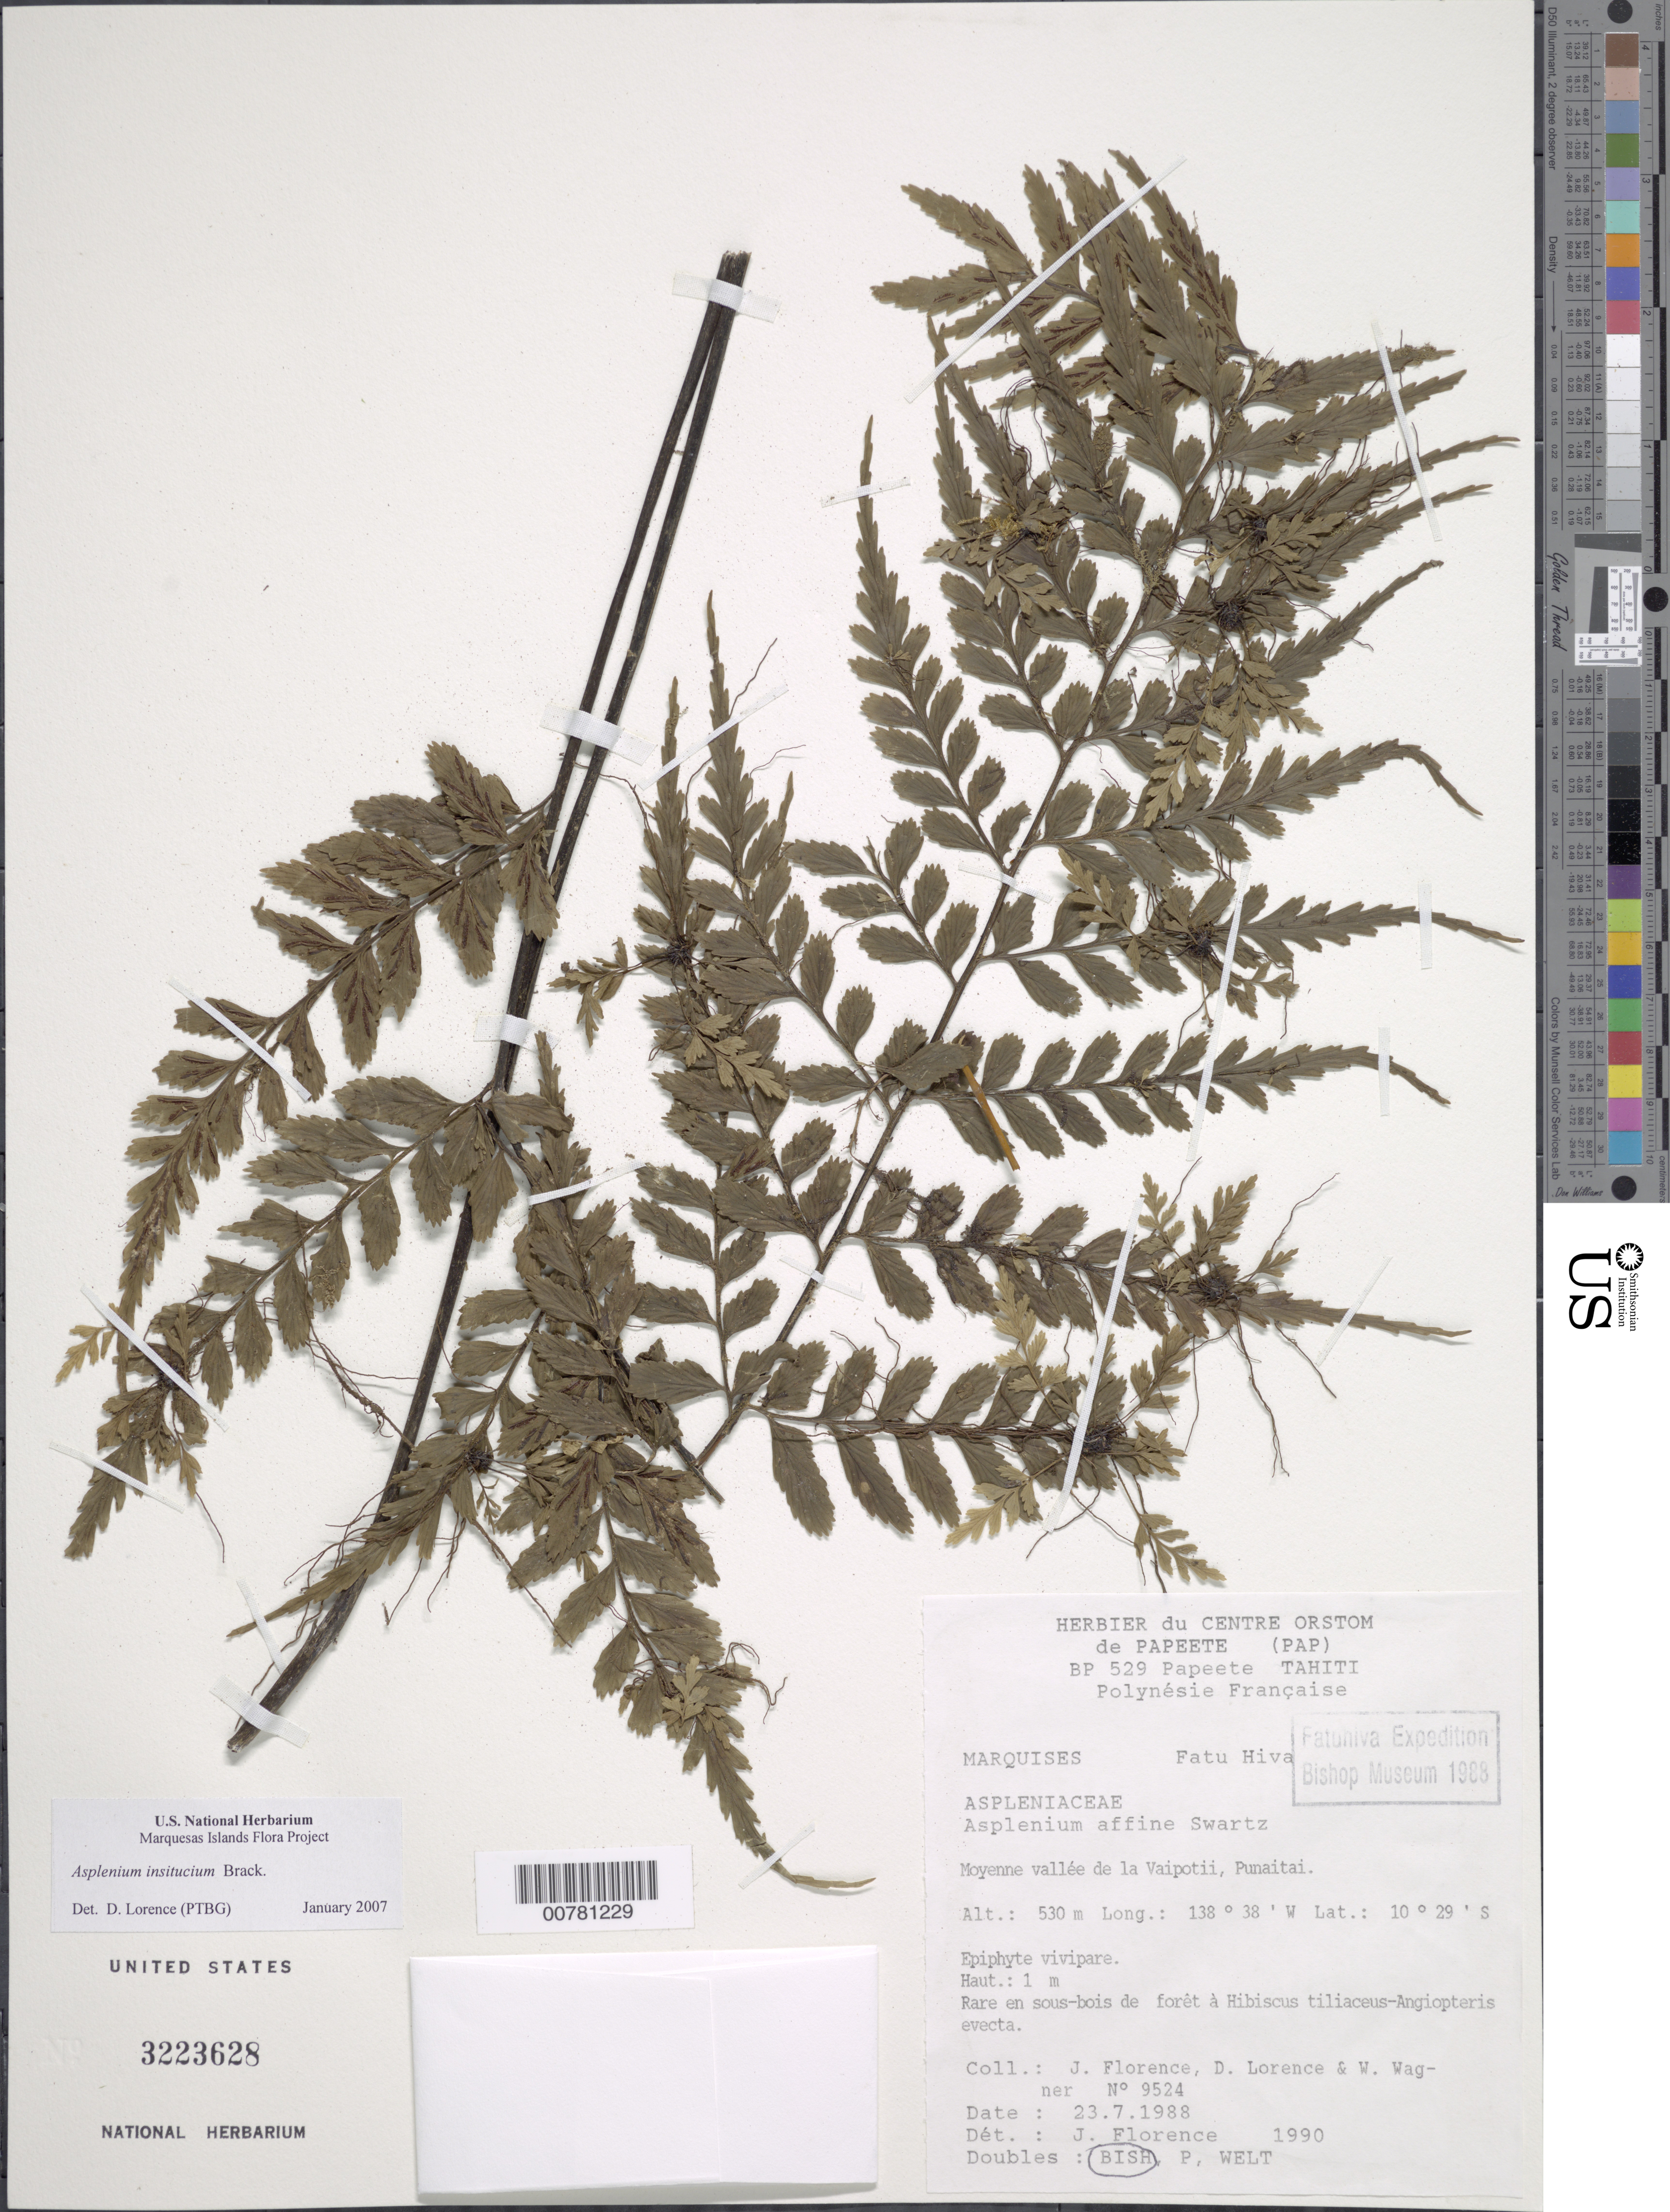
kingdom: Plantae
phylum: Tracheophyta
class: Polypodiopsida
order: Polypodiales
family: Aspleniaceae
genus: Asplenium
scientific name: Asplenium insiticium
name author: Brack. in Wilkes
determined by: Lorence, David H., (PTBG), National Tropical Botanical Garden (UNITED STATES)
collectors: J. Florence, D. Lorence & W. L. Wagner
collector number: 9524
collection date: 1988-07-23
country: French Polynesia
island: Fatu Hiva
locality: Moyenne vallée de la Vaitopii, Punaitai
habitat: Rare en sous-bois de forêt à Hibiscus tiliaceus, Angiopteris evecta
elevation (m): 530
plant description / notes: Previously determined as Asplenium affine.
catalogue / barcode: US 3223628